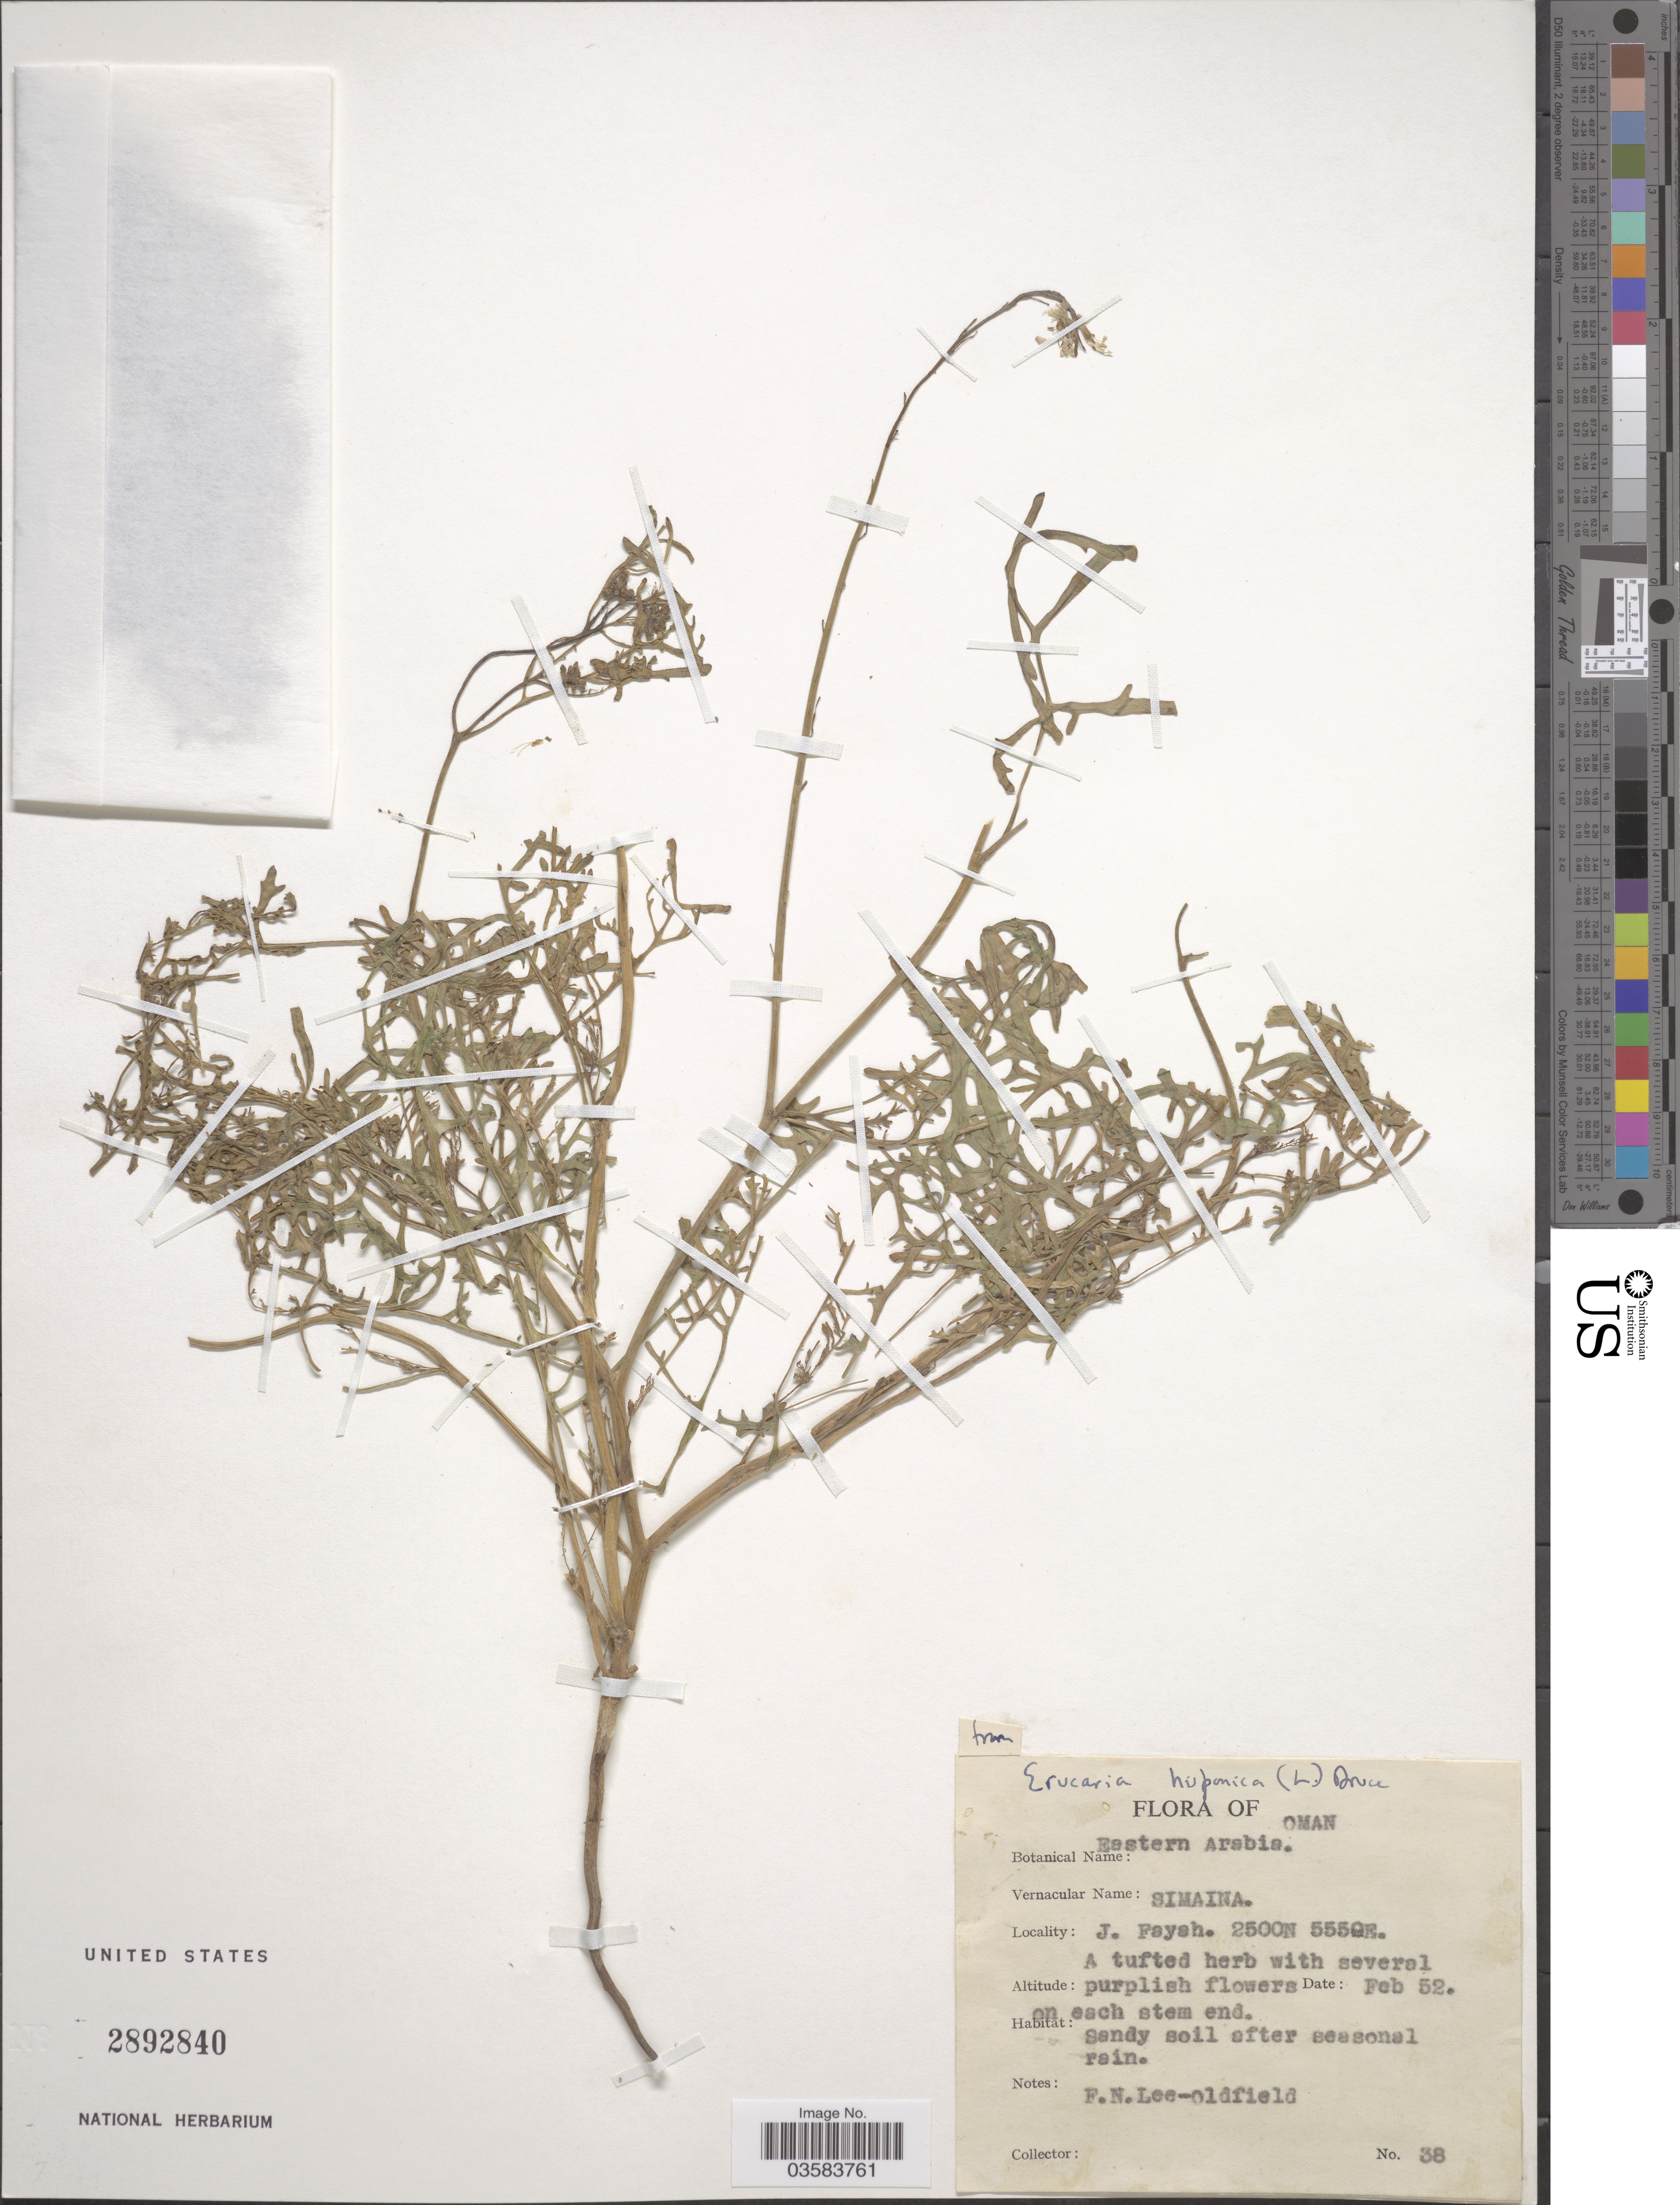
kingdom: Plantae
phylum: Tracheophyta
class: Magnoliopsida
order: Brassicales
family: Brassicaceae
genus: Erucaria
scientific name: Erucaria hispanica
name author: Druce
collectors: F. N. Lee-Oldfield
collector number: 38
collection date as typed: Transcribed d/m/y: /2/52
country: Oman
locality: J. Fayah. Sandy soil after seasonal rain.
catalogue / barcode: US 2892840